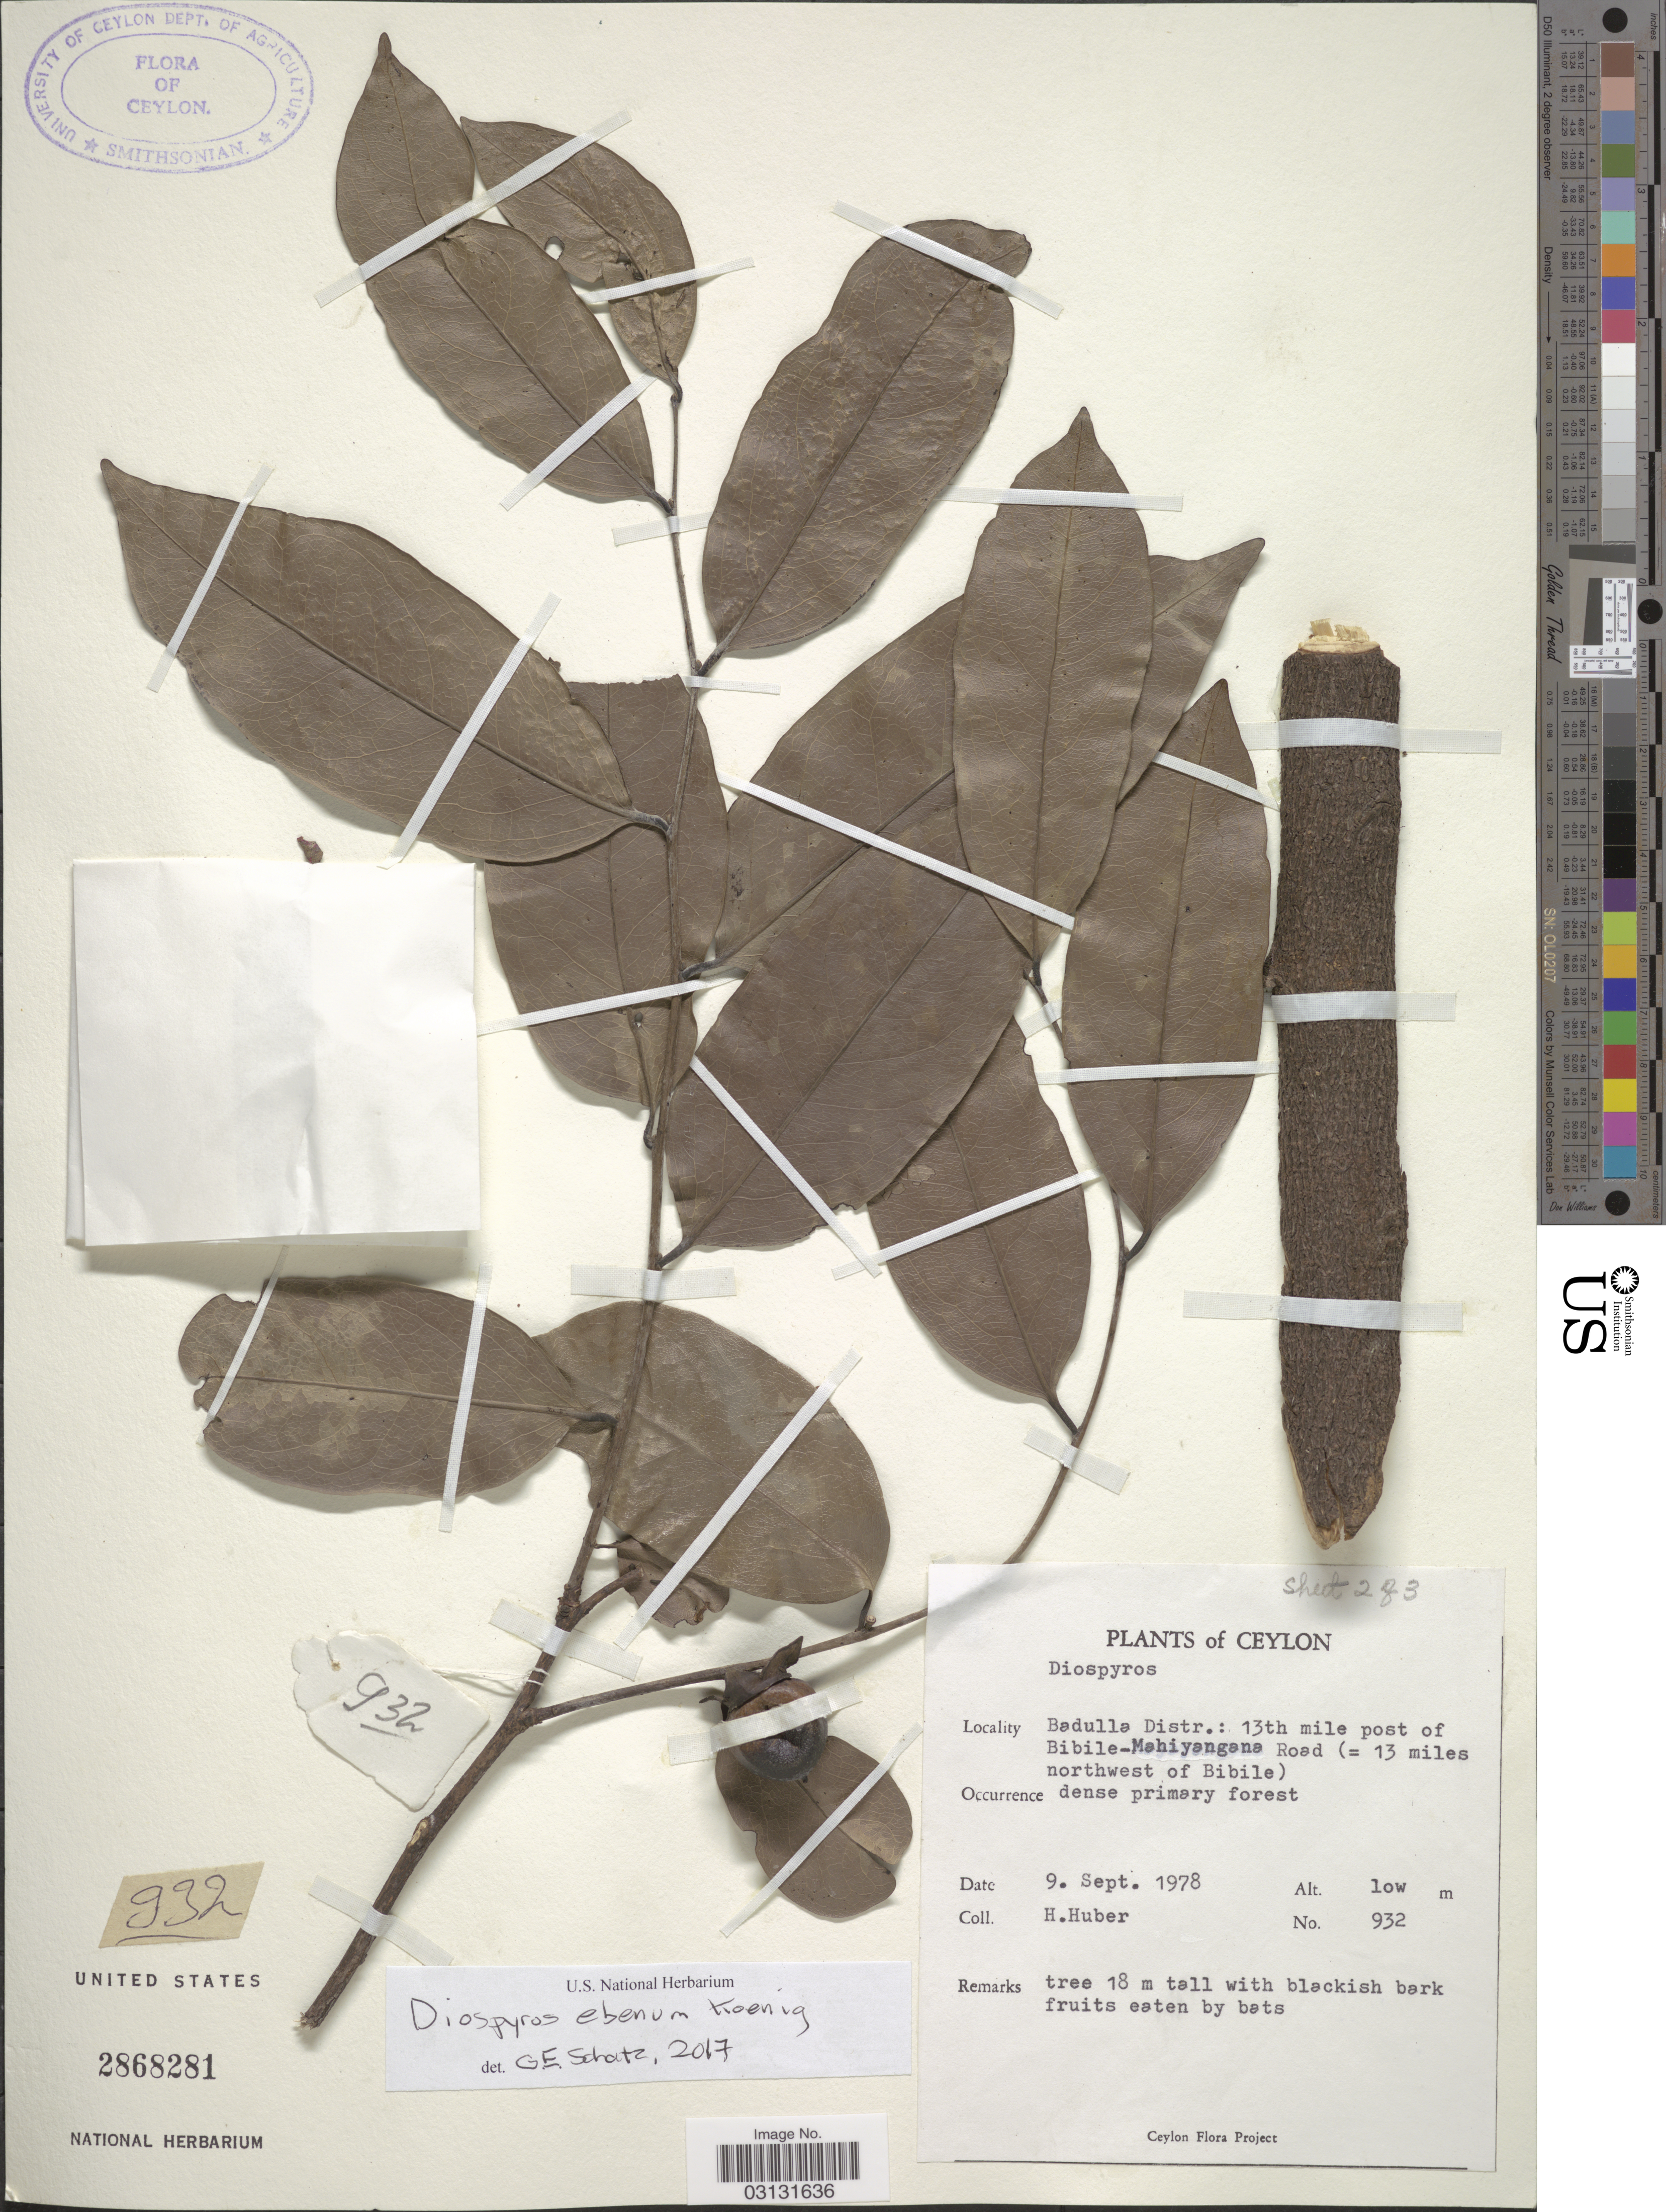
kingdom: Plantae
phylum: Tracheophyta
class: Magnoliopsida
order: Ericales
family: Ebenaceae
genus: Diospyros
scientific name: Diospyros ebenum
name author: J. Koenig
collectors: H. Huber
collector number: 932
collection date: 1978-09-09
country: Sri Lanka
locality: Ceylon. Badulla Distr.: 13th mile post of Bibile-Mahiyangana Road (=13 miles northwest of Bibile).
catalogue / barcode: US 2868281